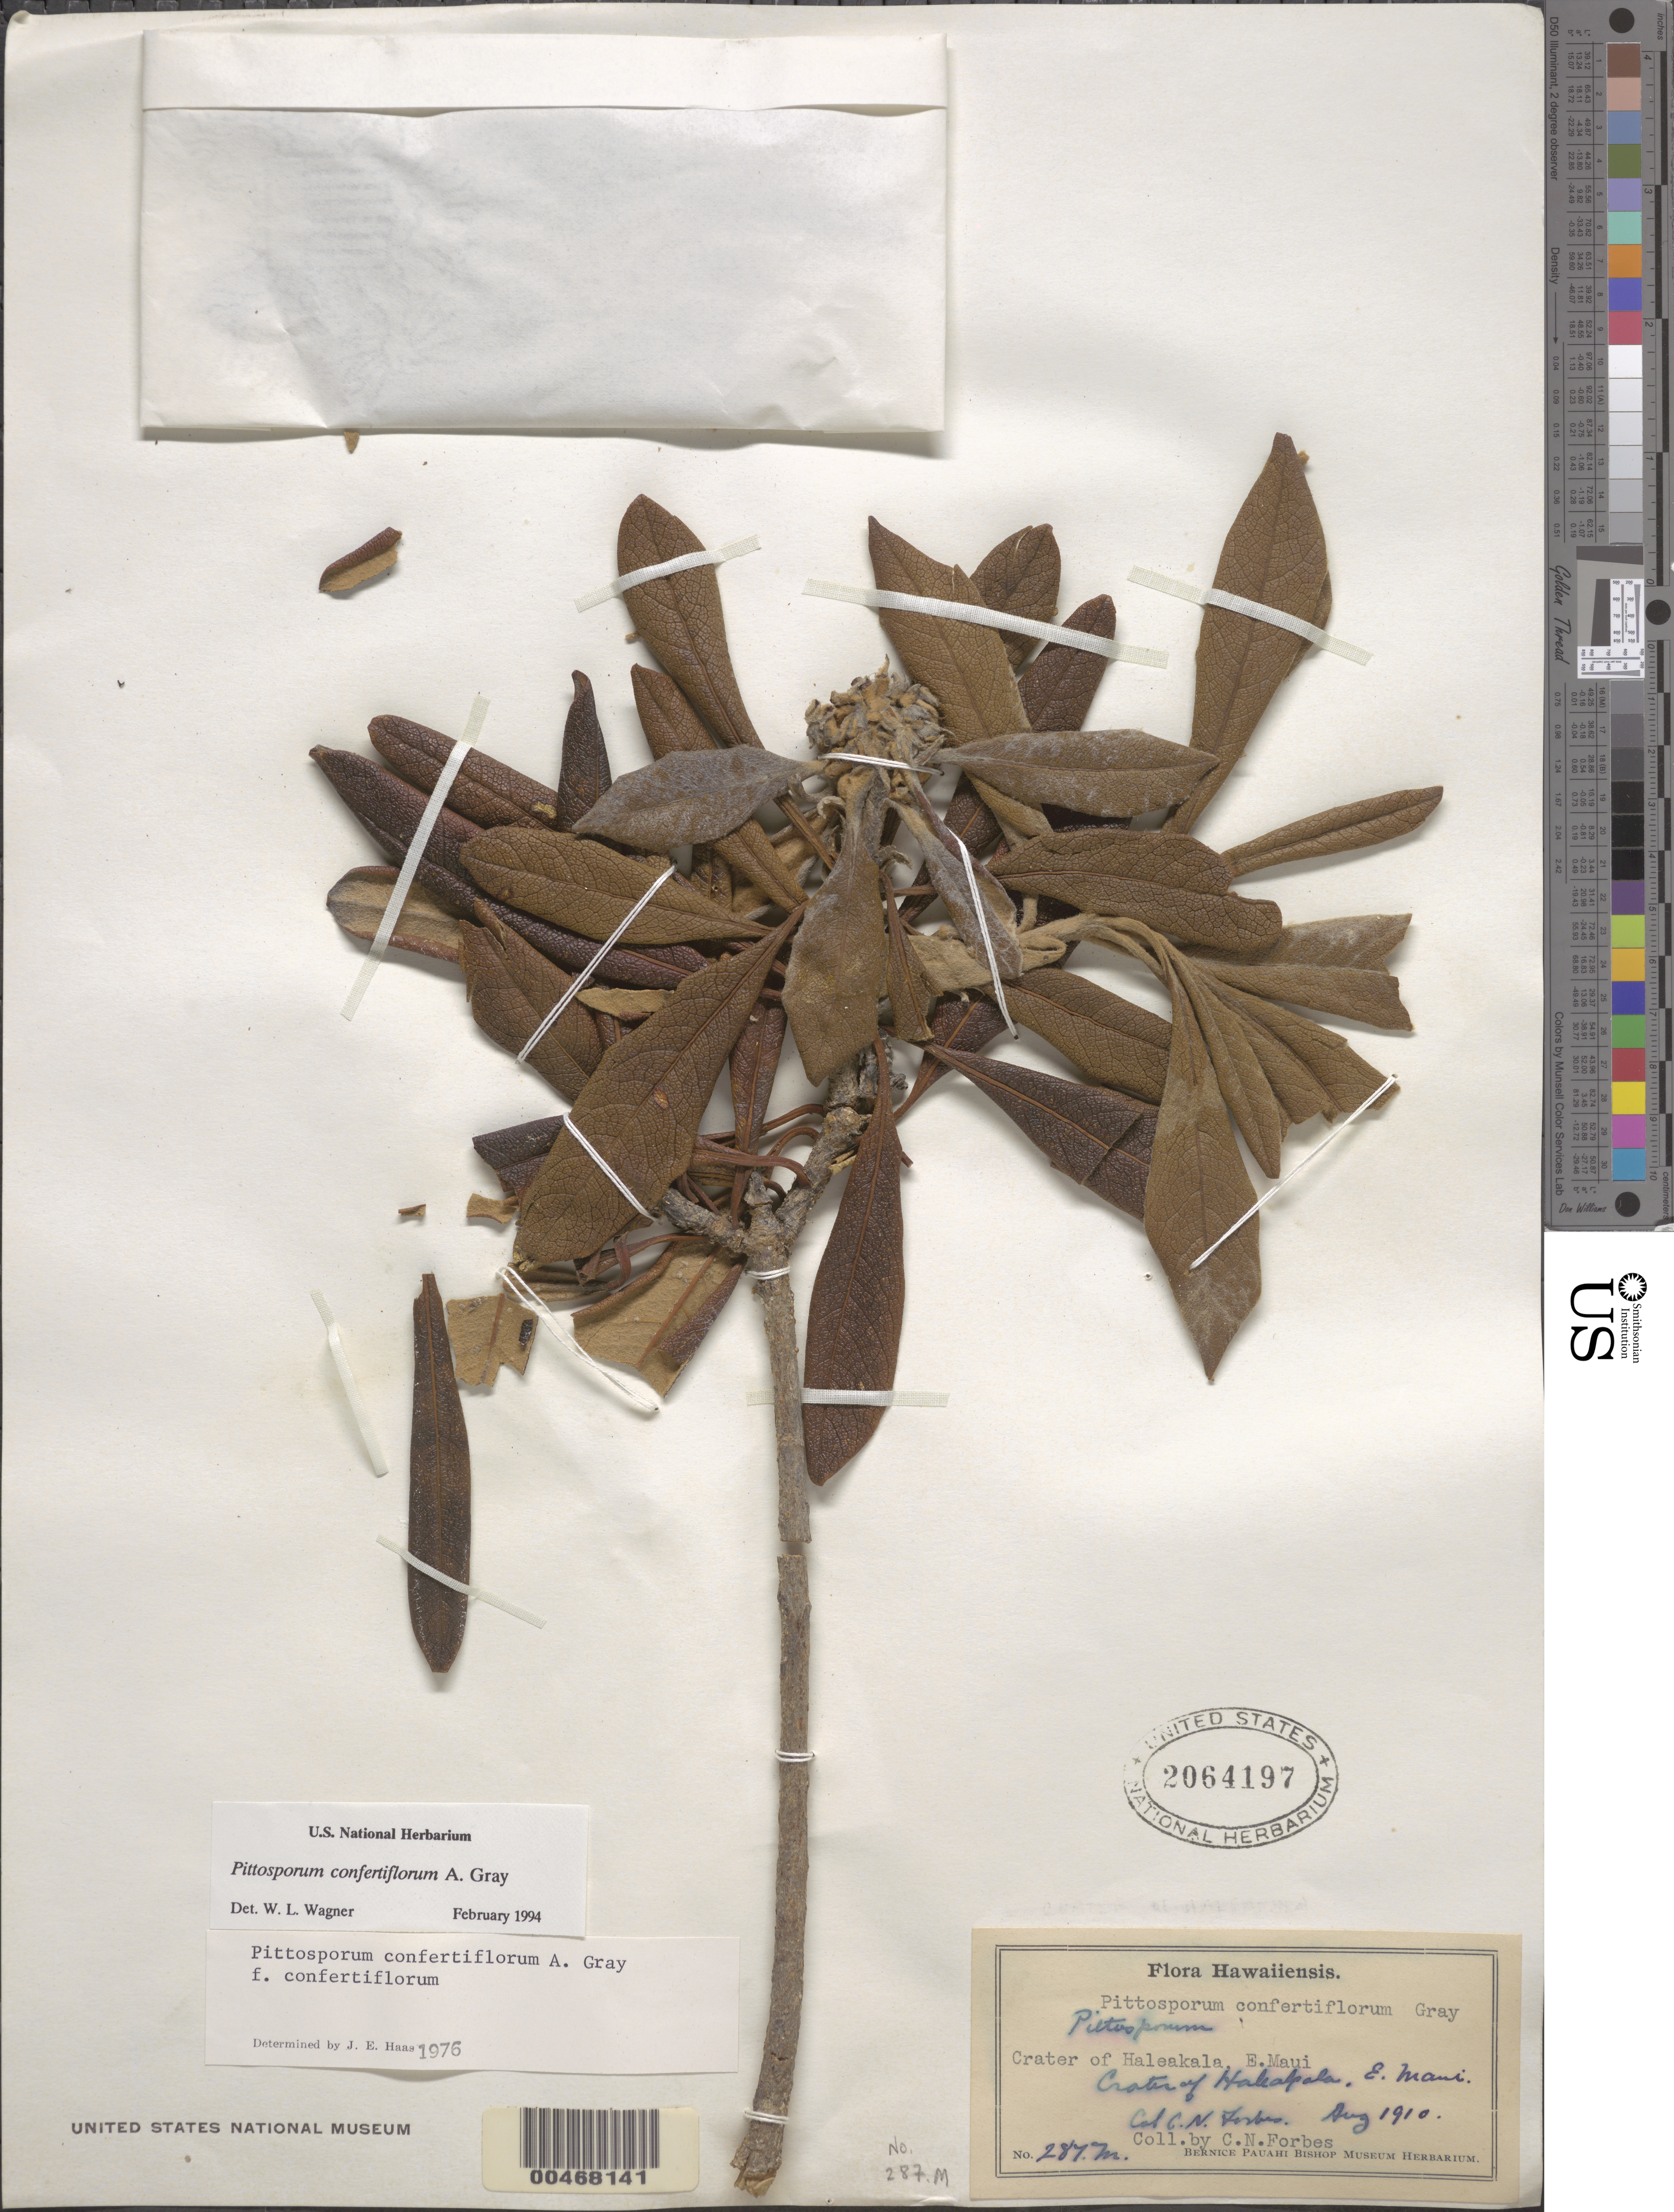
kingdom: Plantae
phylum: Tracheophyta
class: Magnoliopsida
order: Apiales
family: Pittosporaceae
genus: Pittosporum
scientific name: Pittosporum confertiflorum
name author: A. Gray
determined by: Wagner, W. L., (BOT), Smithsonian Institution - National Museum of Natural History (UNITED STATES)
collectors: C. N. Forbes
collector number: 287.M.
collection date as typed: Aug 1910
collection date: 1910-08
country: United States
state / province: Hawaii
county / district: Maui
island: Maui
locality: Crater of Haleakala, E. Maui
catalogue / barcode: US 2064197